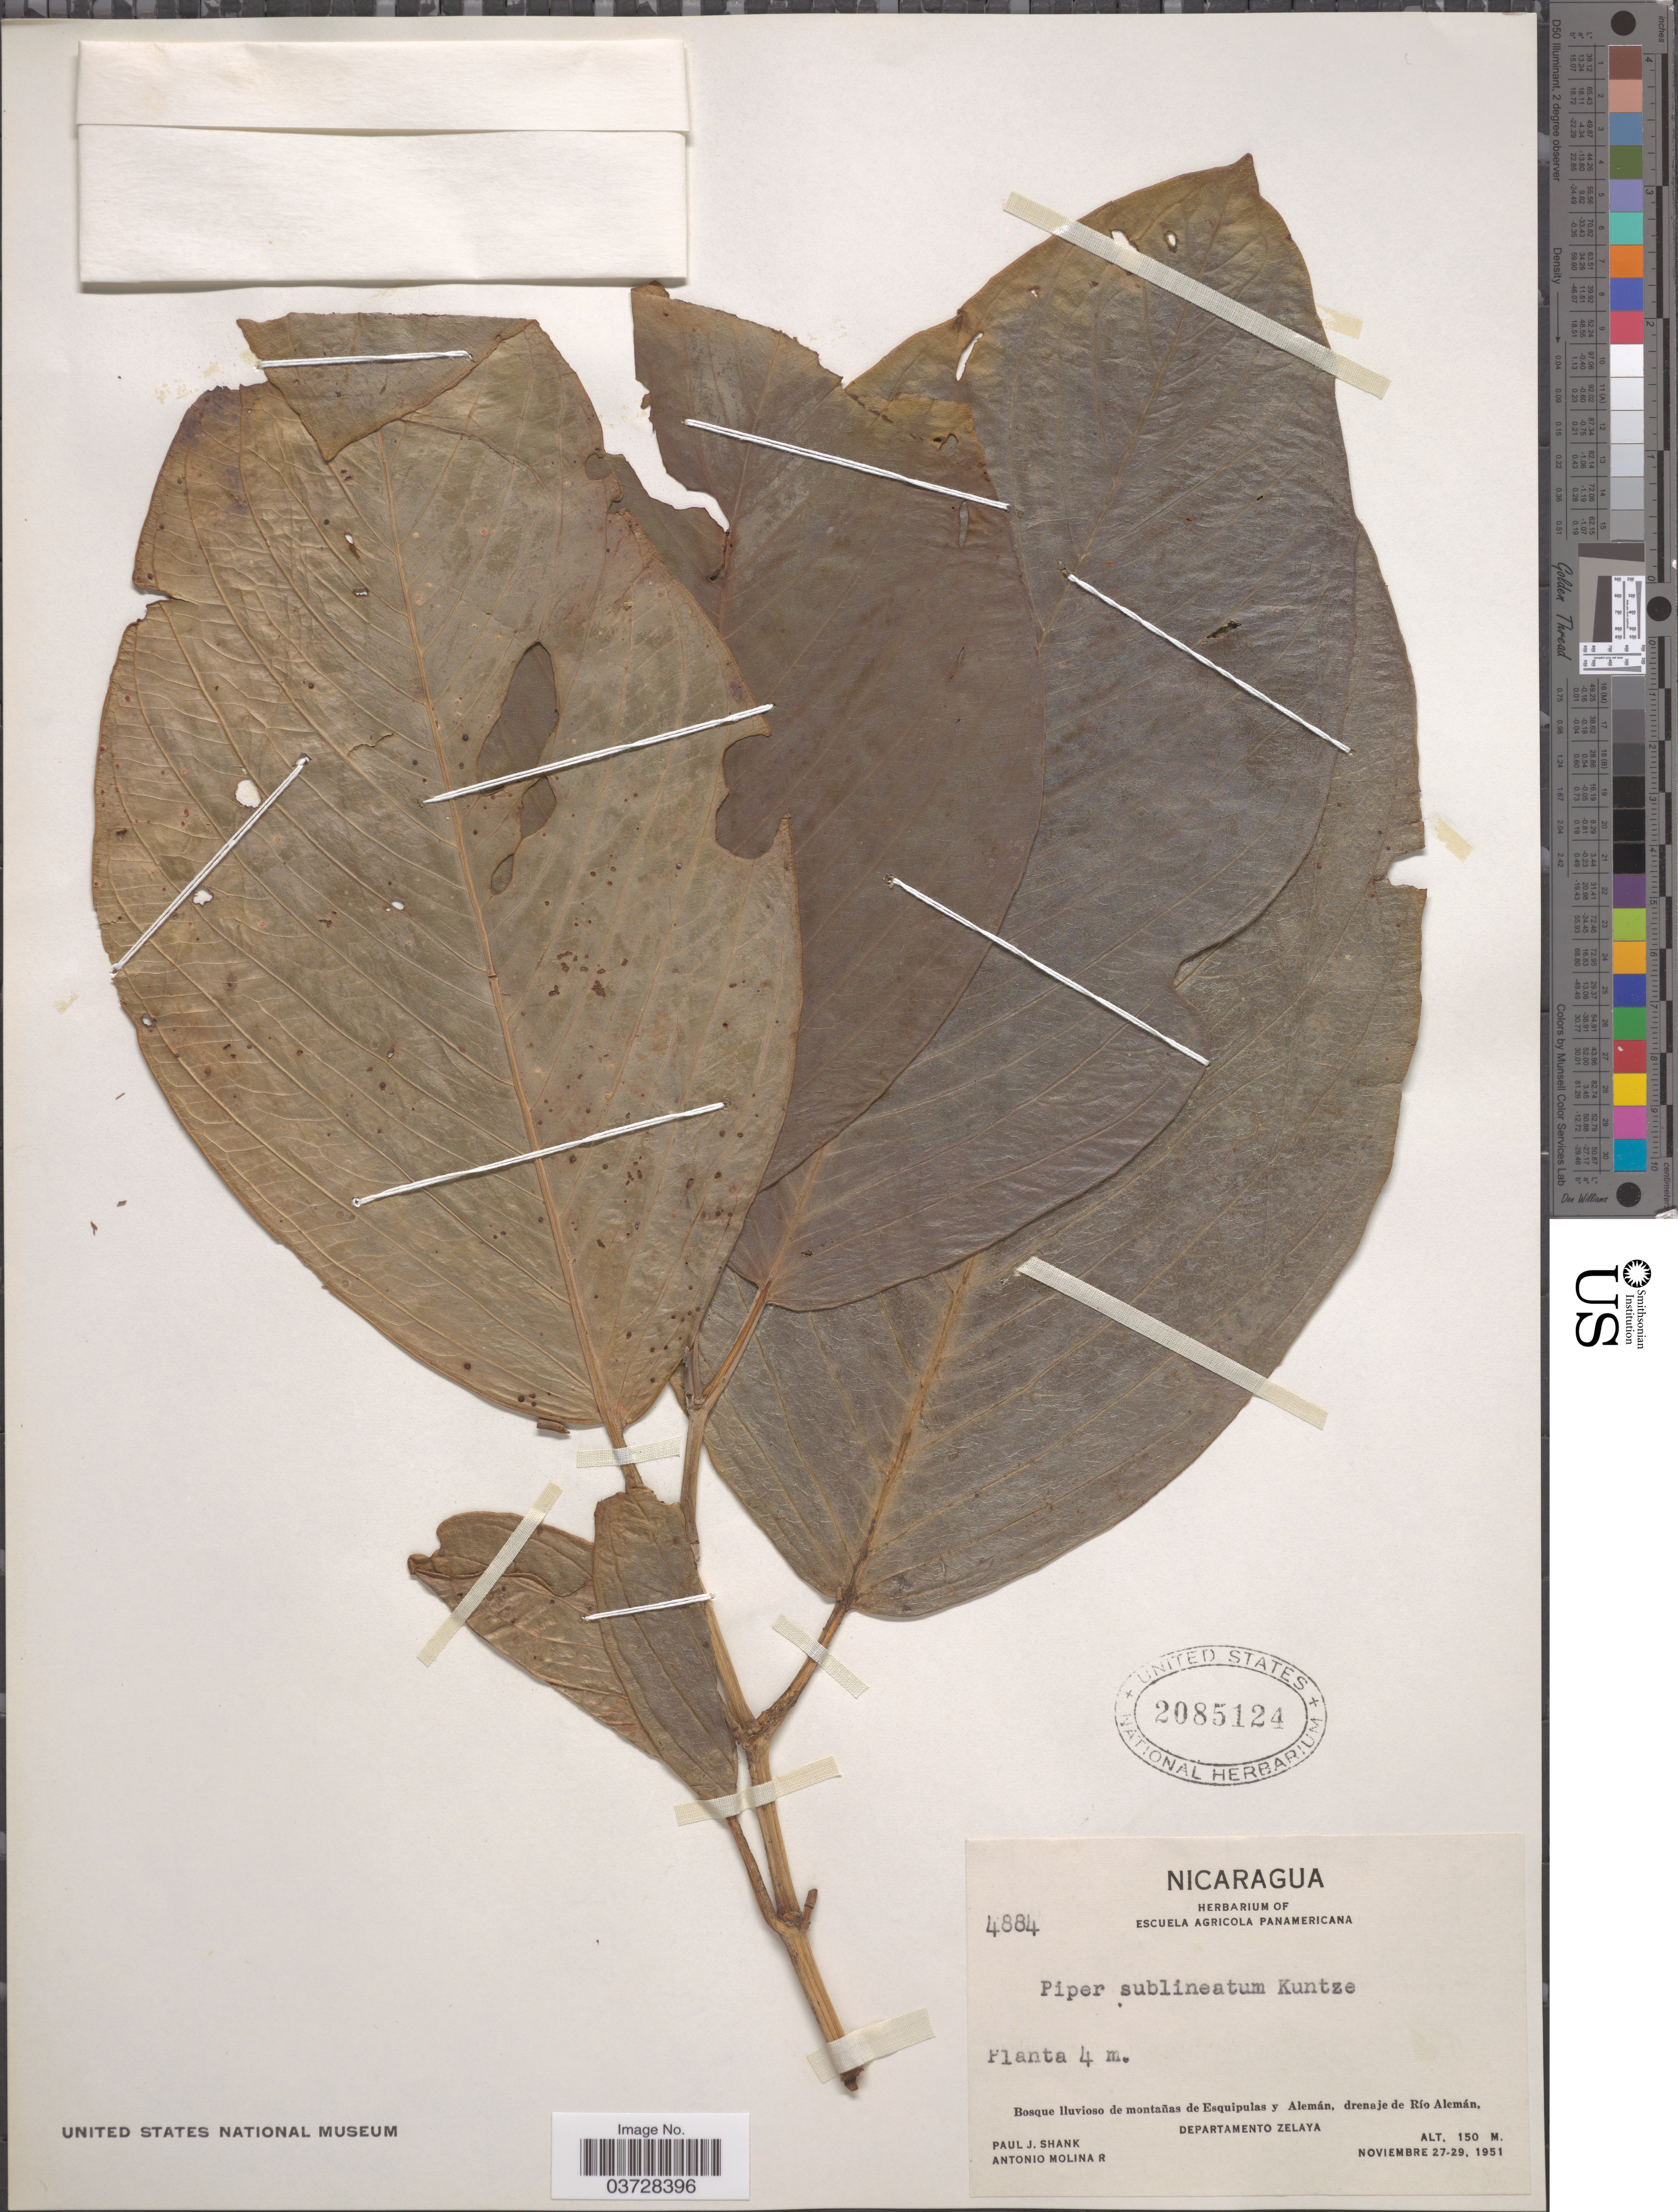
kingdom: Plantae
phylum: Tracheophyta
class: Magnoliopsida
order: Piperales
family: Piperaceae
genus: Piper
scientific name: Piper sublineatum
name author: Kuntze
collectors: P. J. Shank & A. Molina R.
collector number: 4884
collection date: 1951-11-27/1951-11-29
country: Nicaragua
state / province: Atlántico Norte / Atlántico Sur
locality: Bosque lluvioso de montañas de Esquipulas y Alemán, drenaje de Río Alemán, Departamento Zelaya.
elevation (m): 150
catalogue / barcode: US 2085124